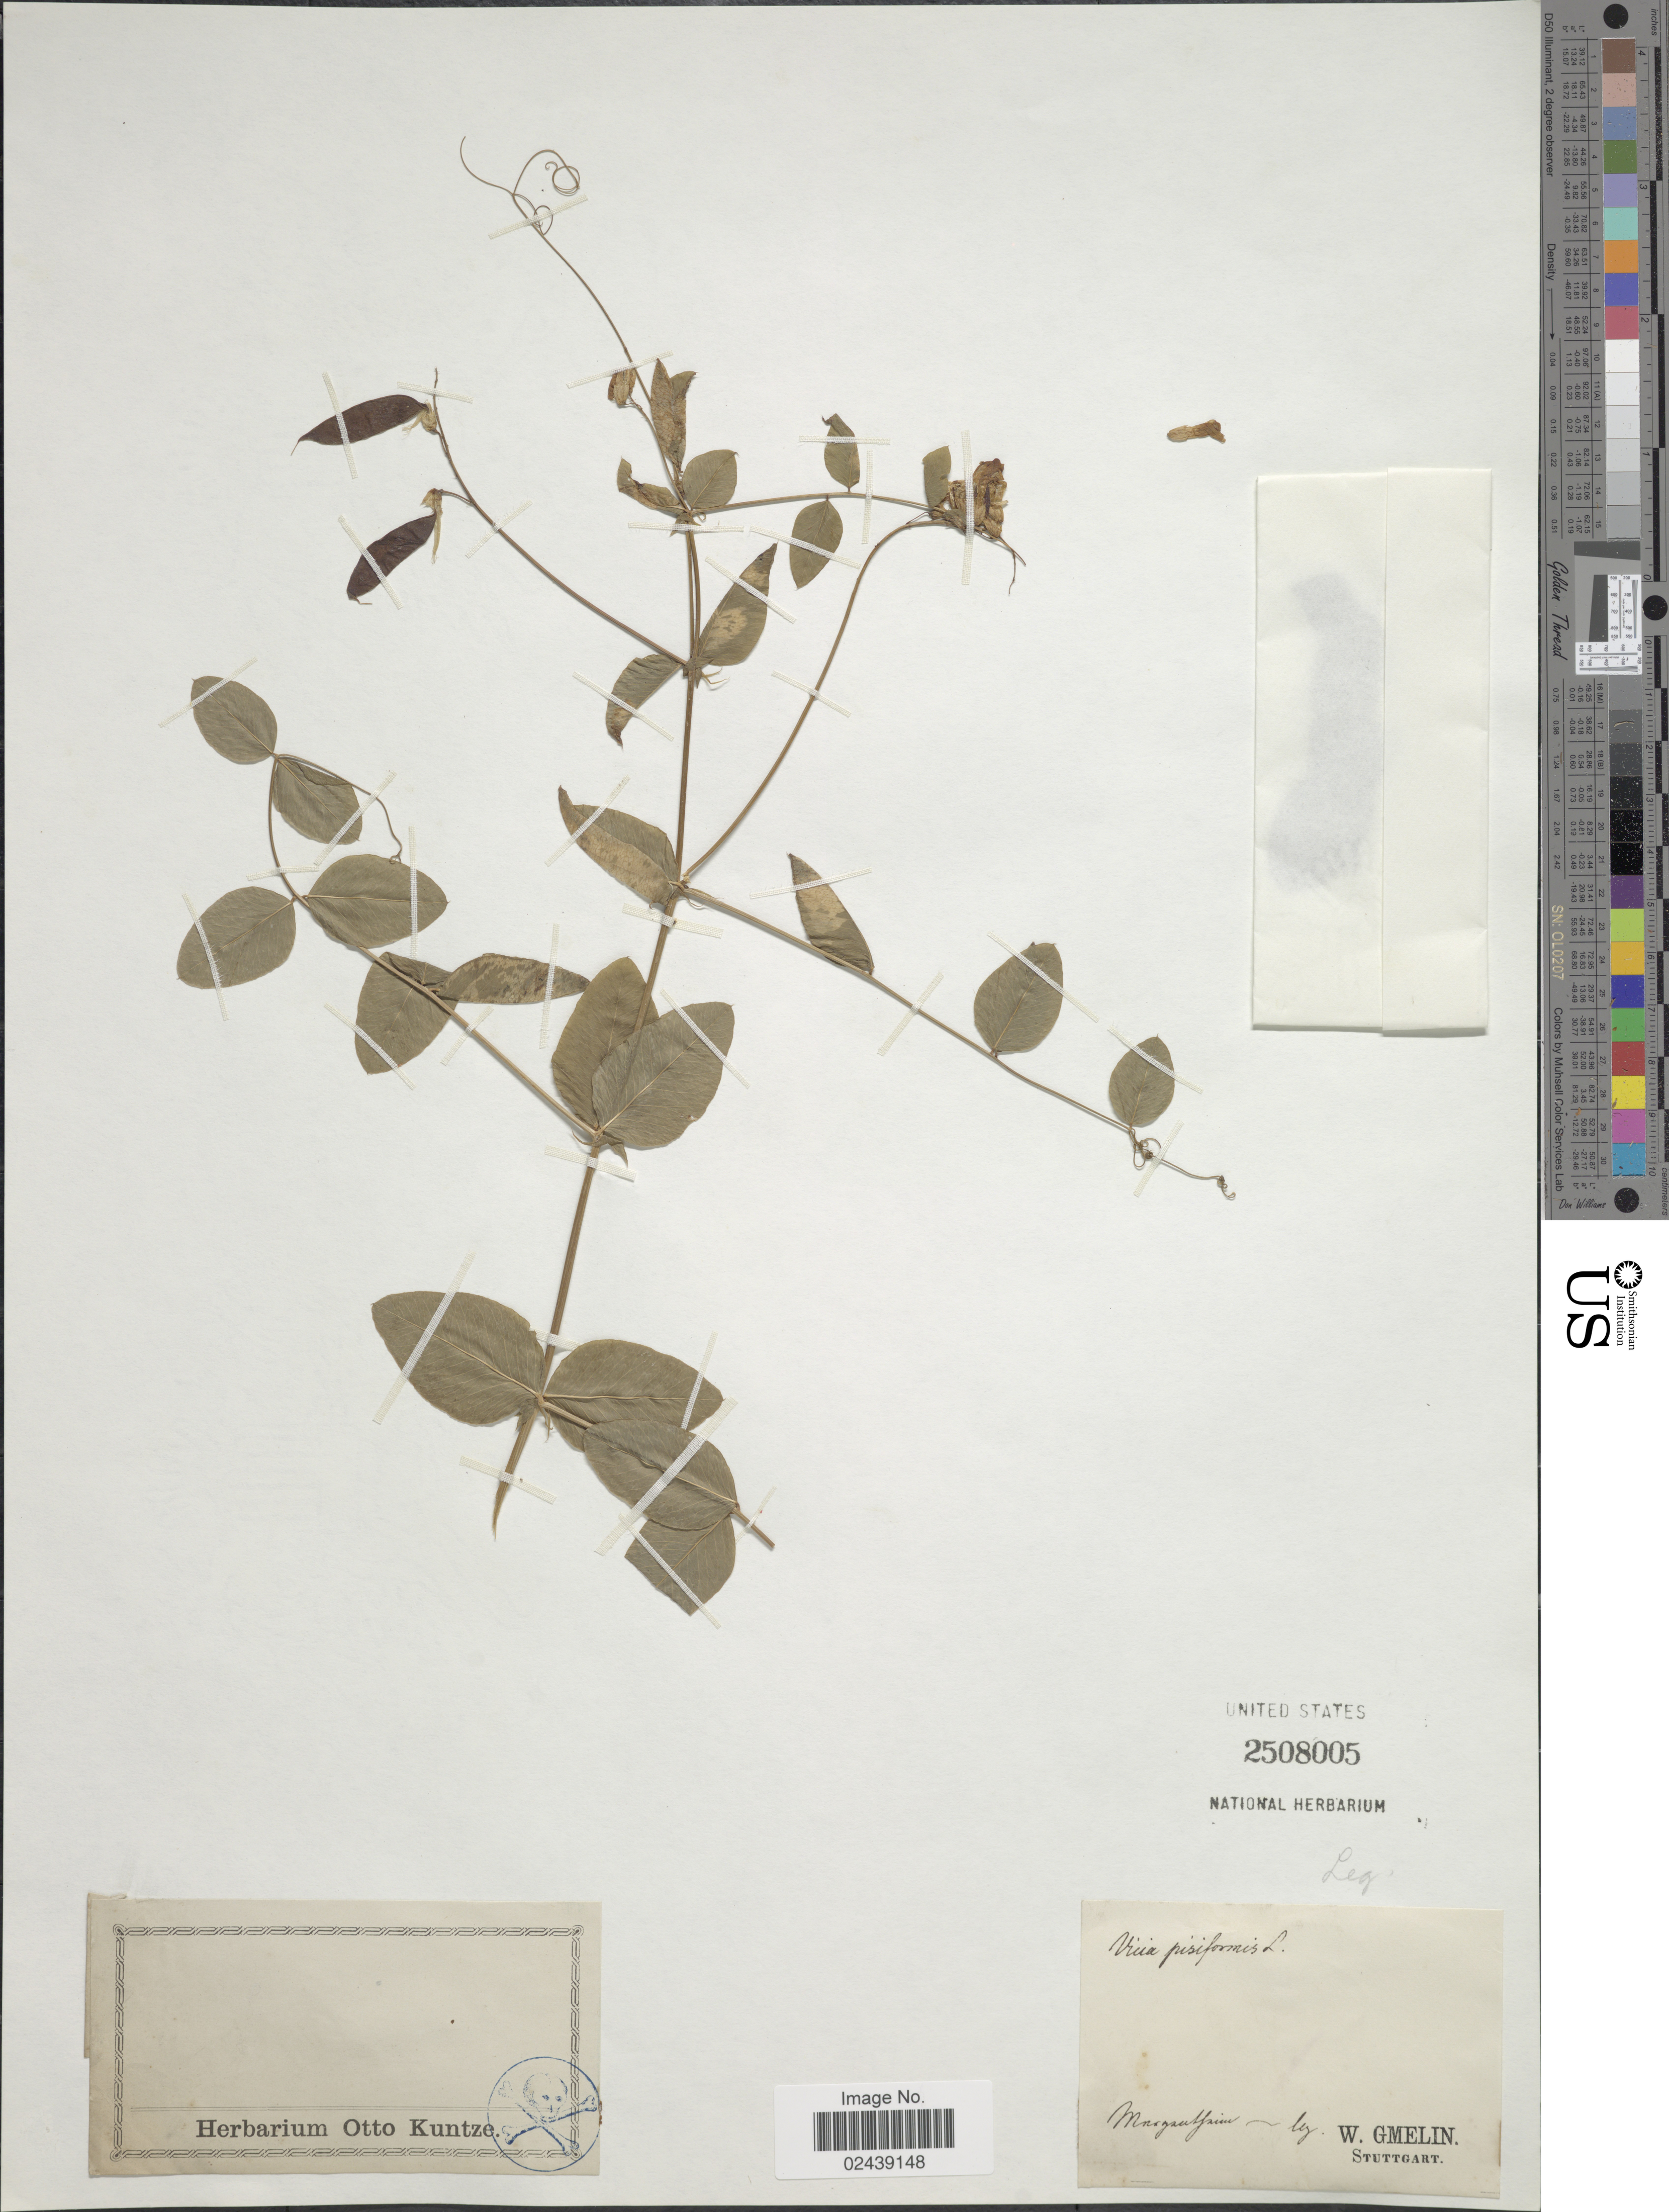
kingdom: Plantae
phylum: Tracheophyta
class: Magnoliopsida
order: Fabales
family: Fabaceae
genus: Vicia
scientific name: Vicia pisiformis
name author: L.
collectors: W. Gmelin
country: Germany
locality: Mragzuffiun [interpreted]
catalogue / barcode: US 2508005